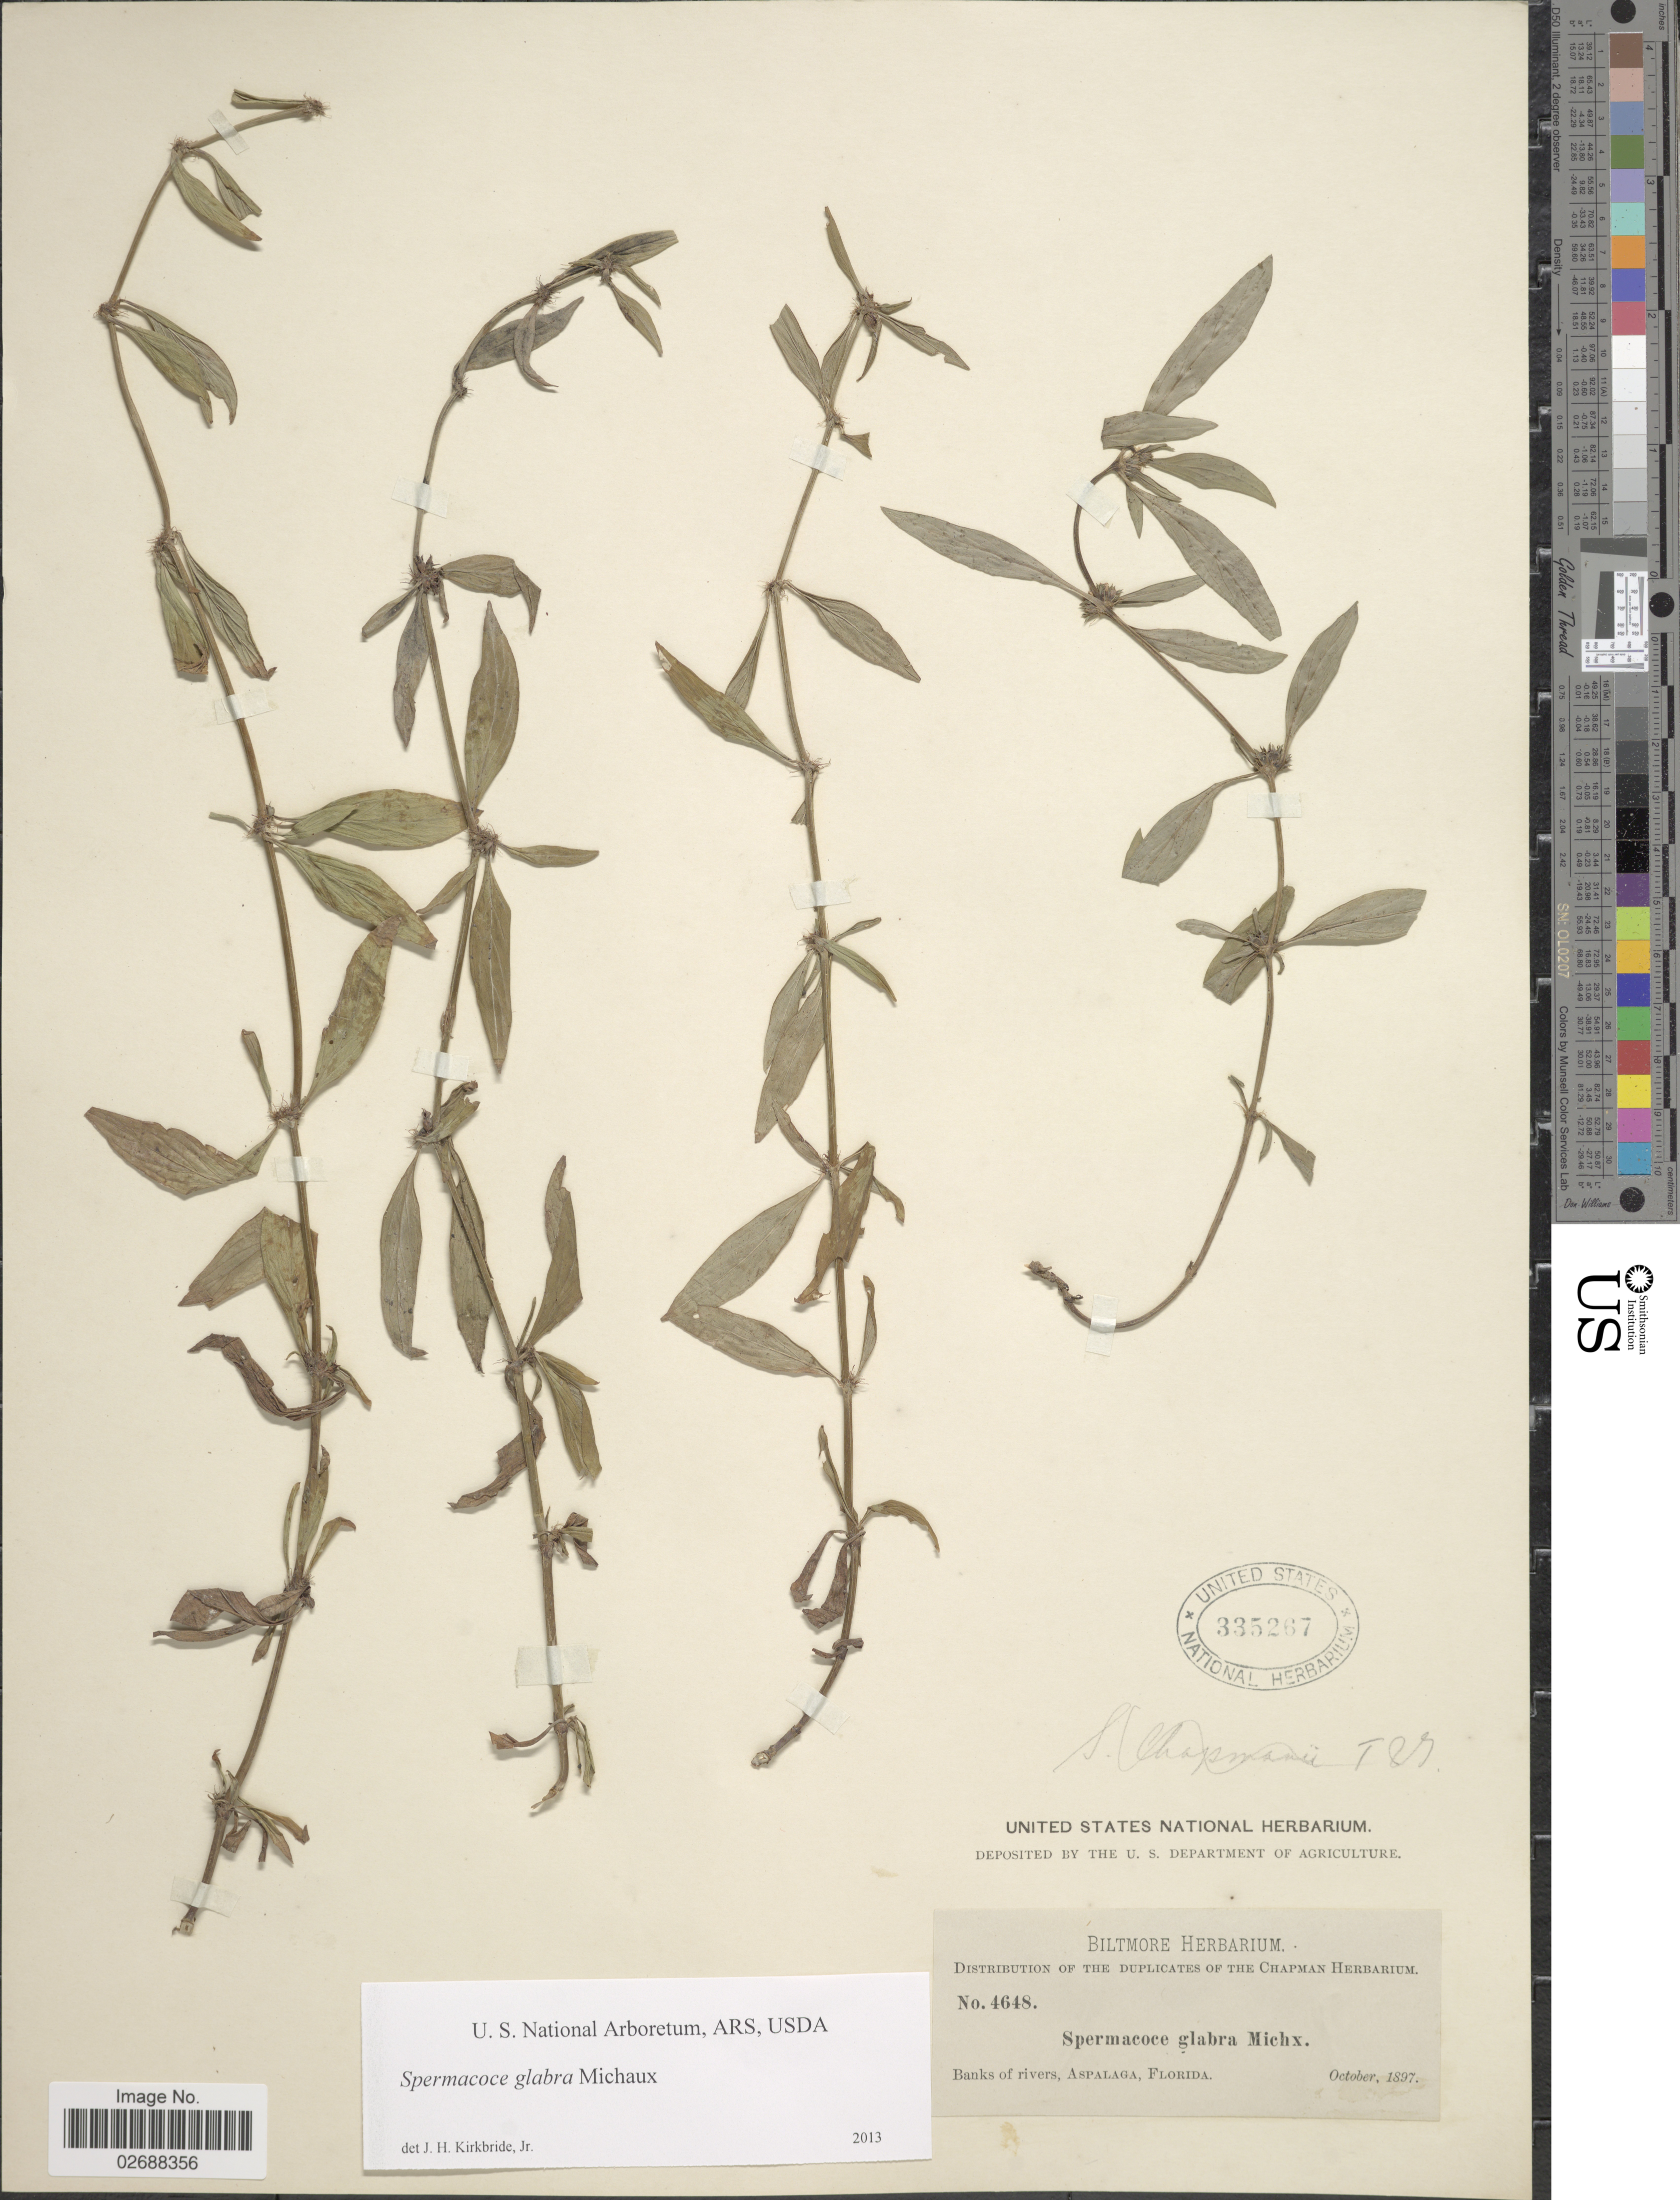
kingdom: Plantae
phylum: Tracheophyta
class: Magnoliopsida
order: Gentianales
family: Rubiaceae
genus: Spermacoce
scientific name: Spermacoce glabra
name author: Michx.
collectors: ex herb. Biltmore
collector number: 4648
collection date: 1897-10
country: United States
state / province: Florida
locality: Banks of rivers, Aspalaga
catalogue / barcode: US 335267